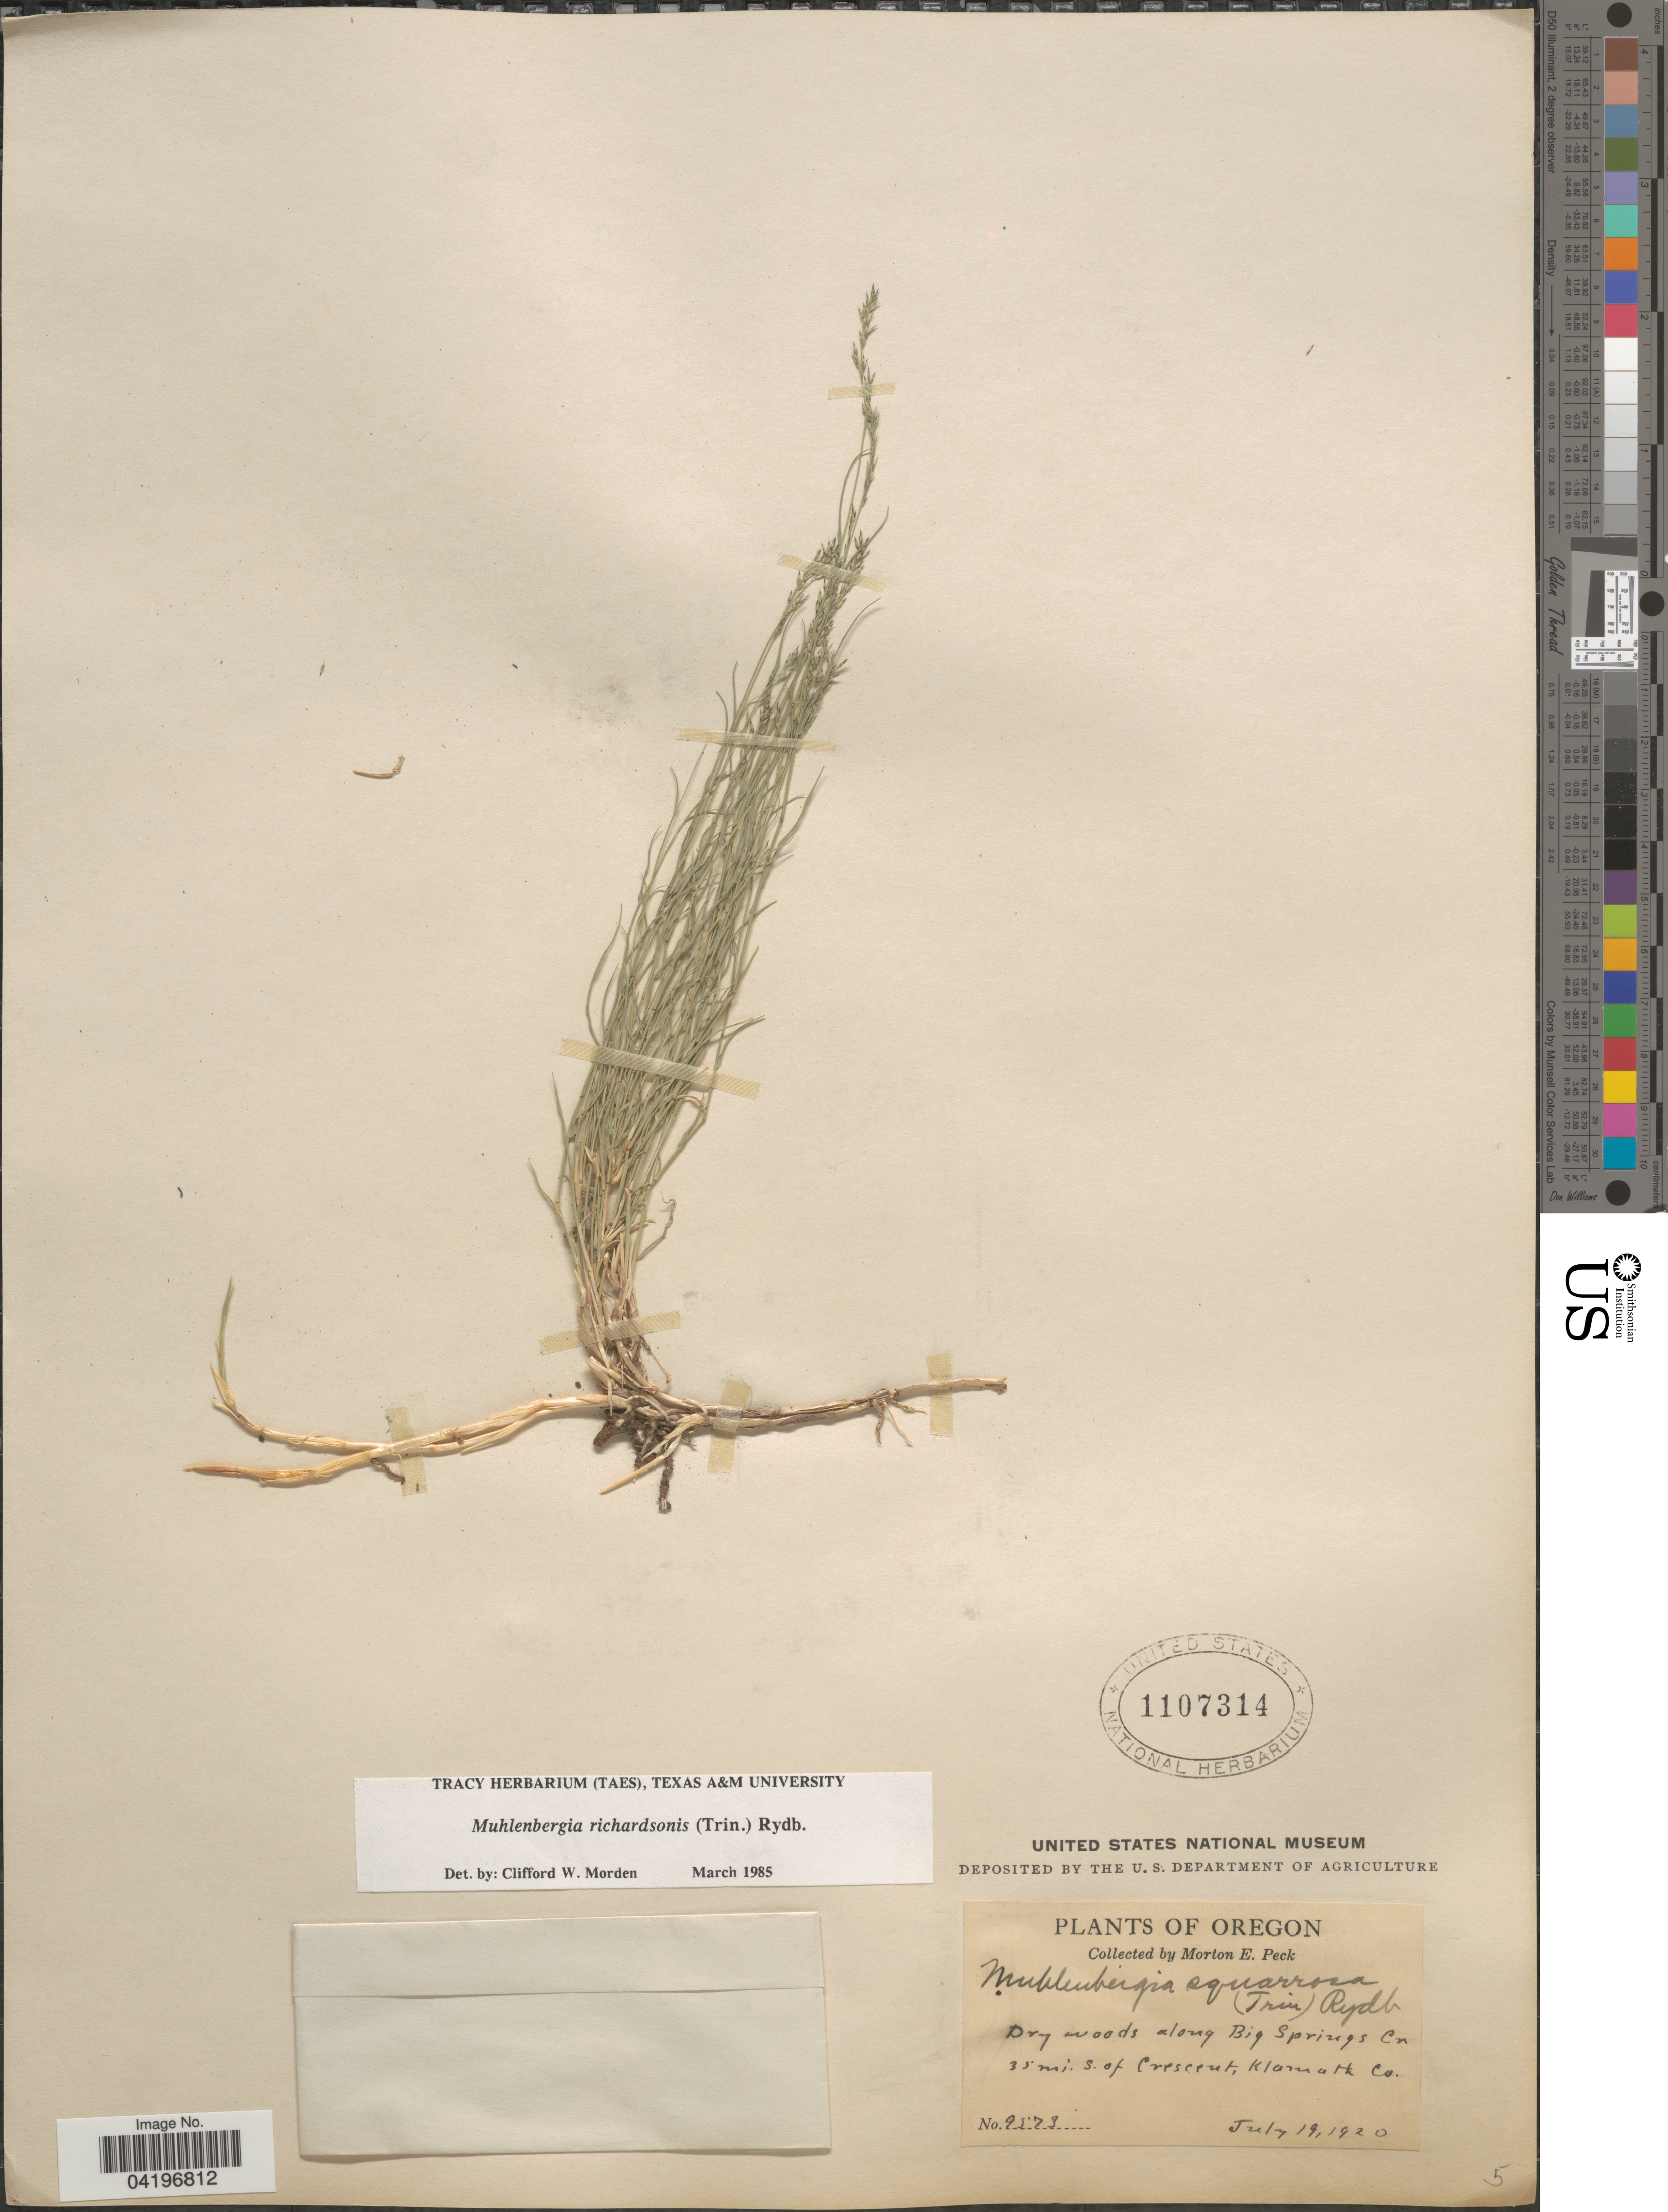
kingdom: Plantae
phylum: Tracheophyta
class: Liliopsida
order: Poales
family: Poaceae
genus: Muhlenbergia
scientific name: Muhlenbergia richardsonis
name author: (Trin.) Rydb.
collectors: M. E. Peck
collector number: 9573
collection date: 1920-07-19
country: United States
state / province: Oregon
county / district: Klamath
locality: Dry woods along Big Springs Cr. 35 mi. S of. Crescent, Klamath Co.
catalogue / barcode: US 1107314